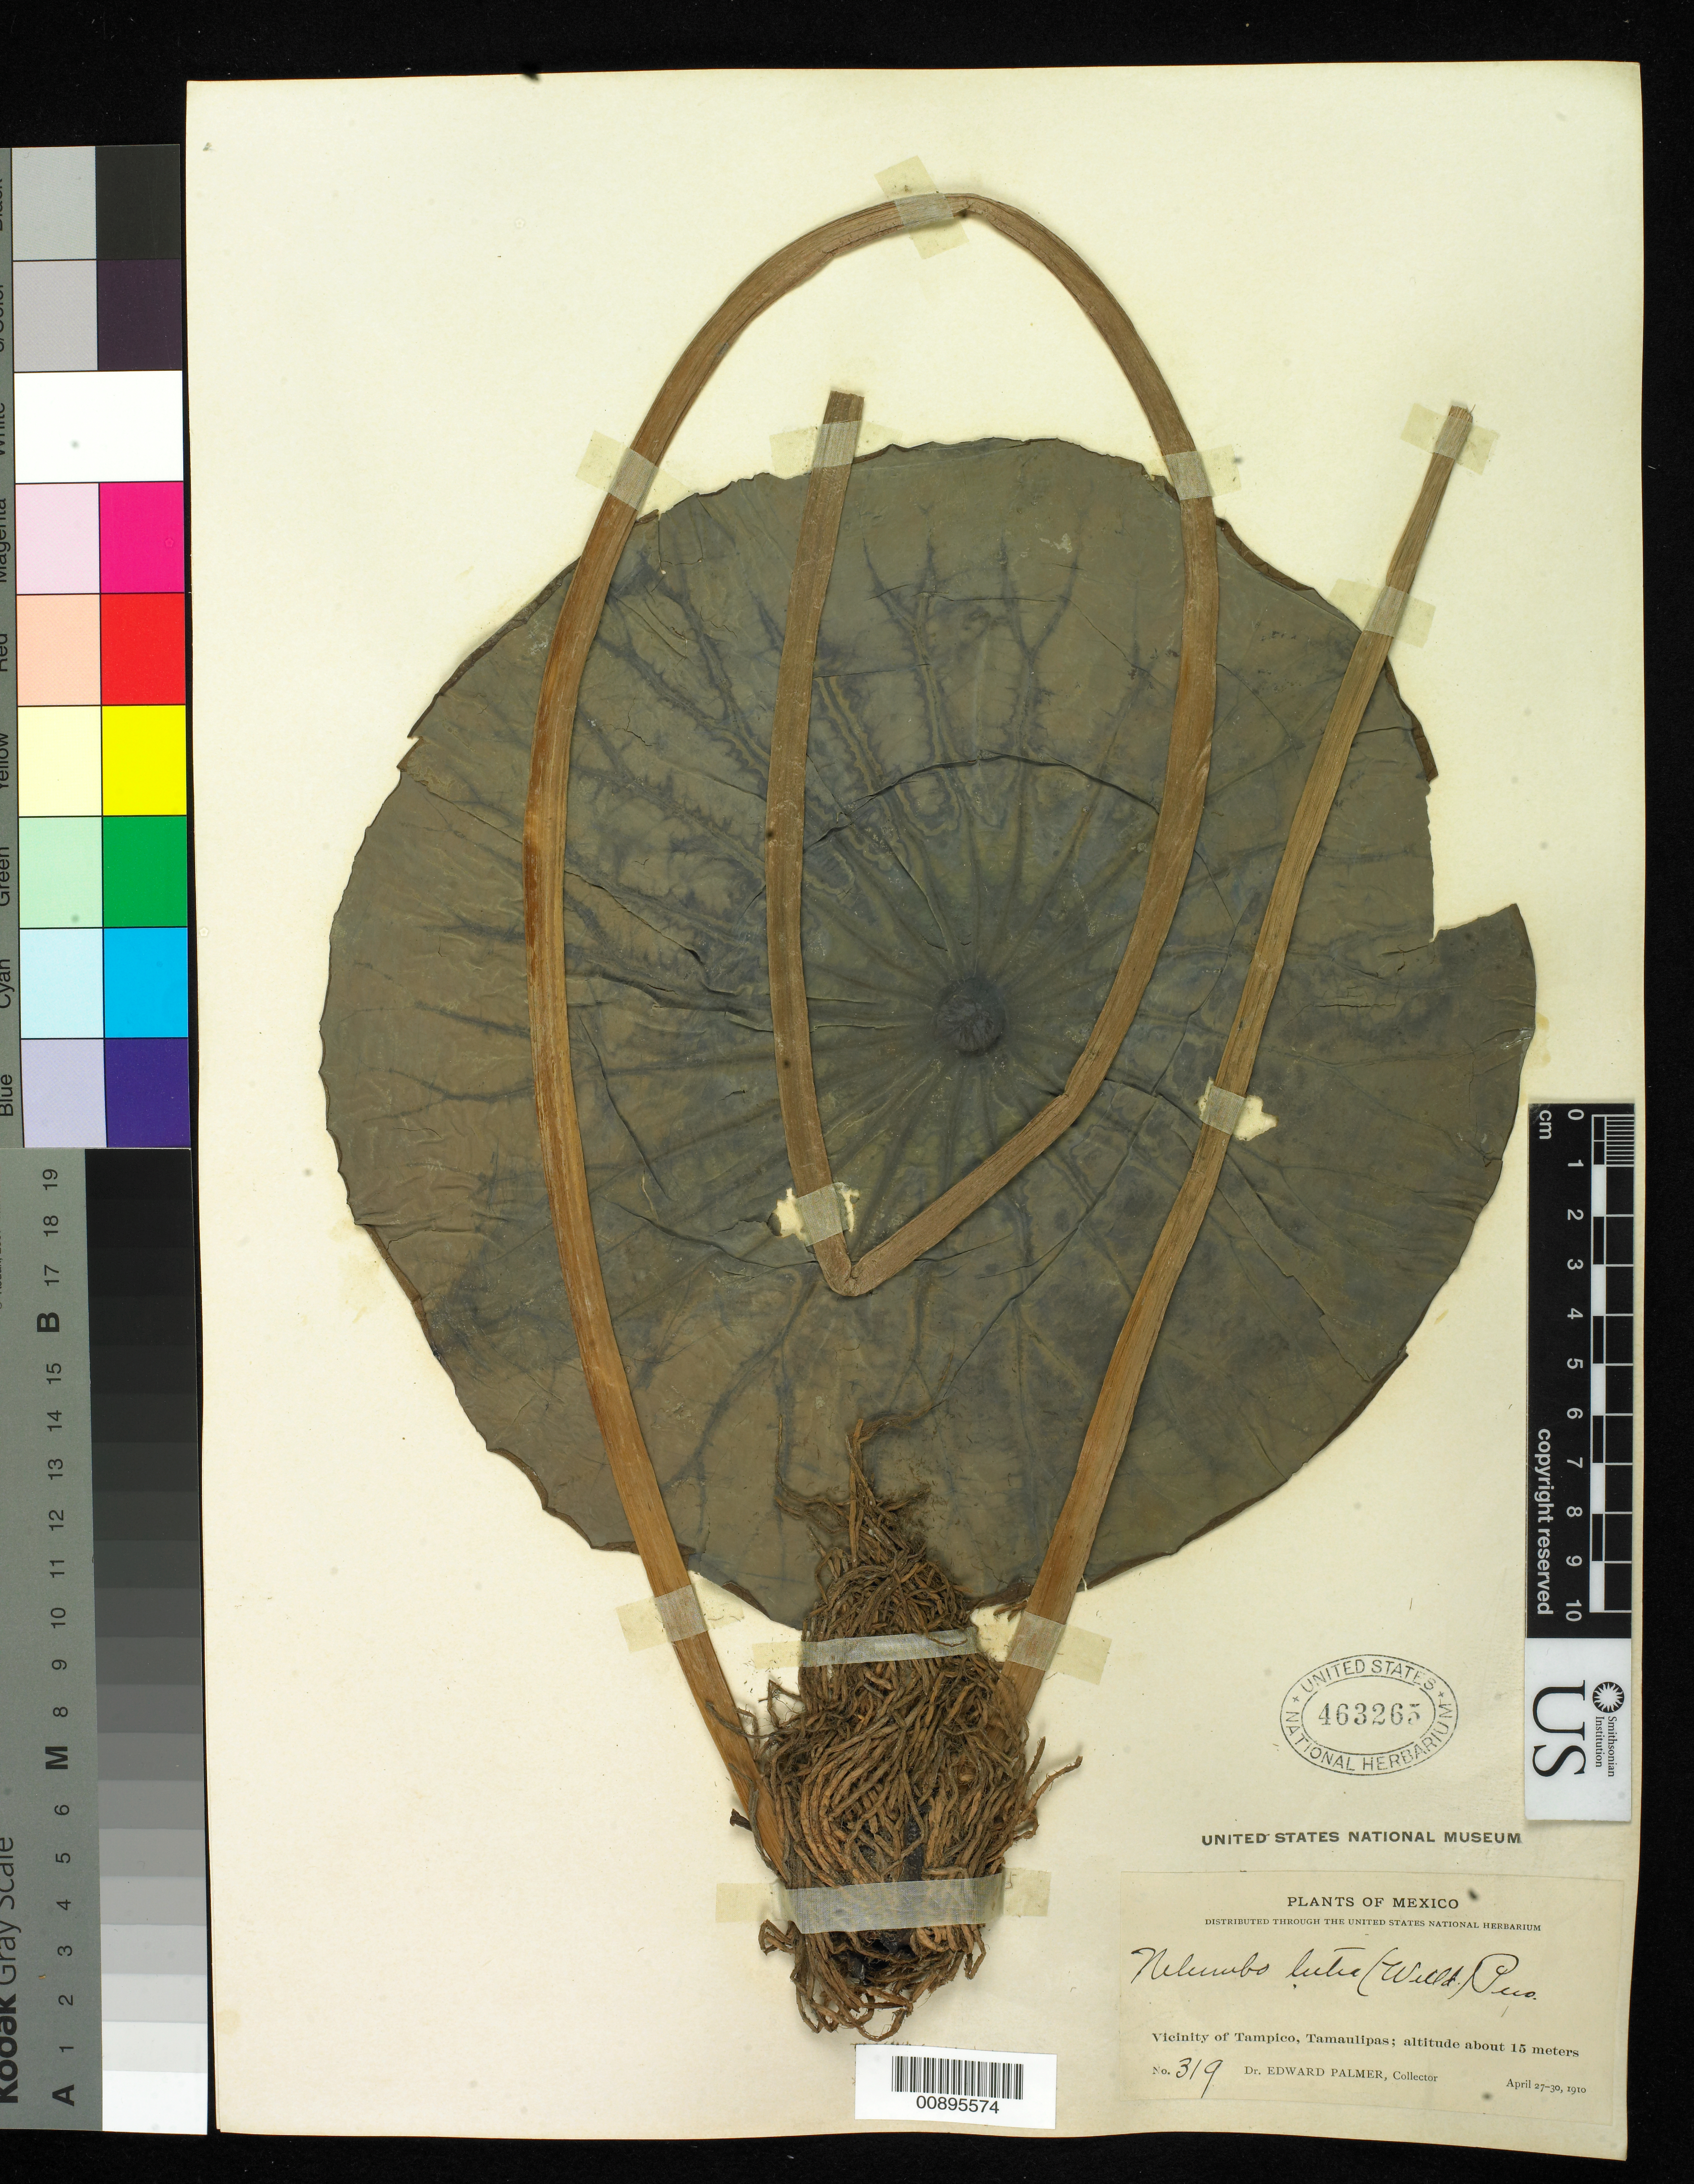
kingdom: Plantae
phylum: Tracheophyta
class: Magnoliopsida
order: Nymphaeales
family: Nymphaeaceae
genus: Nymphaea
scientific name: Nymphaea lutea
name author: L.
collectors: E. Palmer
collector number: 319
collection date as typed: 27 Apr 1910 to 30 Apr 1910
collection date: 1910-04-27/1910-04-30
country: Mexico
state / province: Tamaulipas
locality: Vicinity of Tampico, Tamaulipas.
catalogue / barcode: US 463265